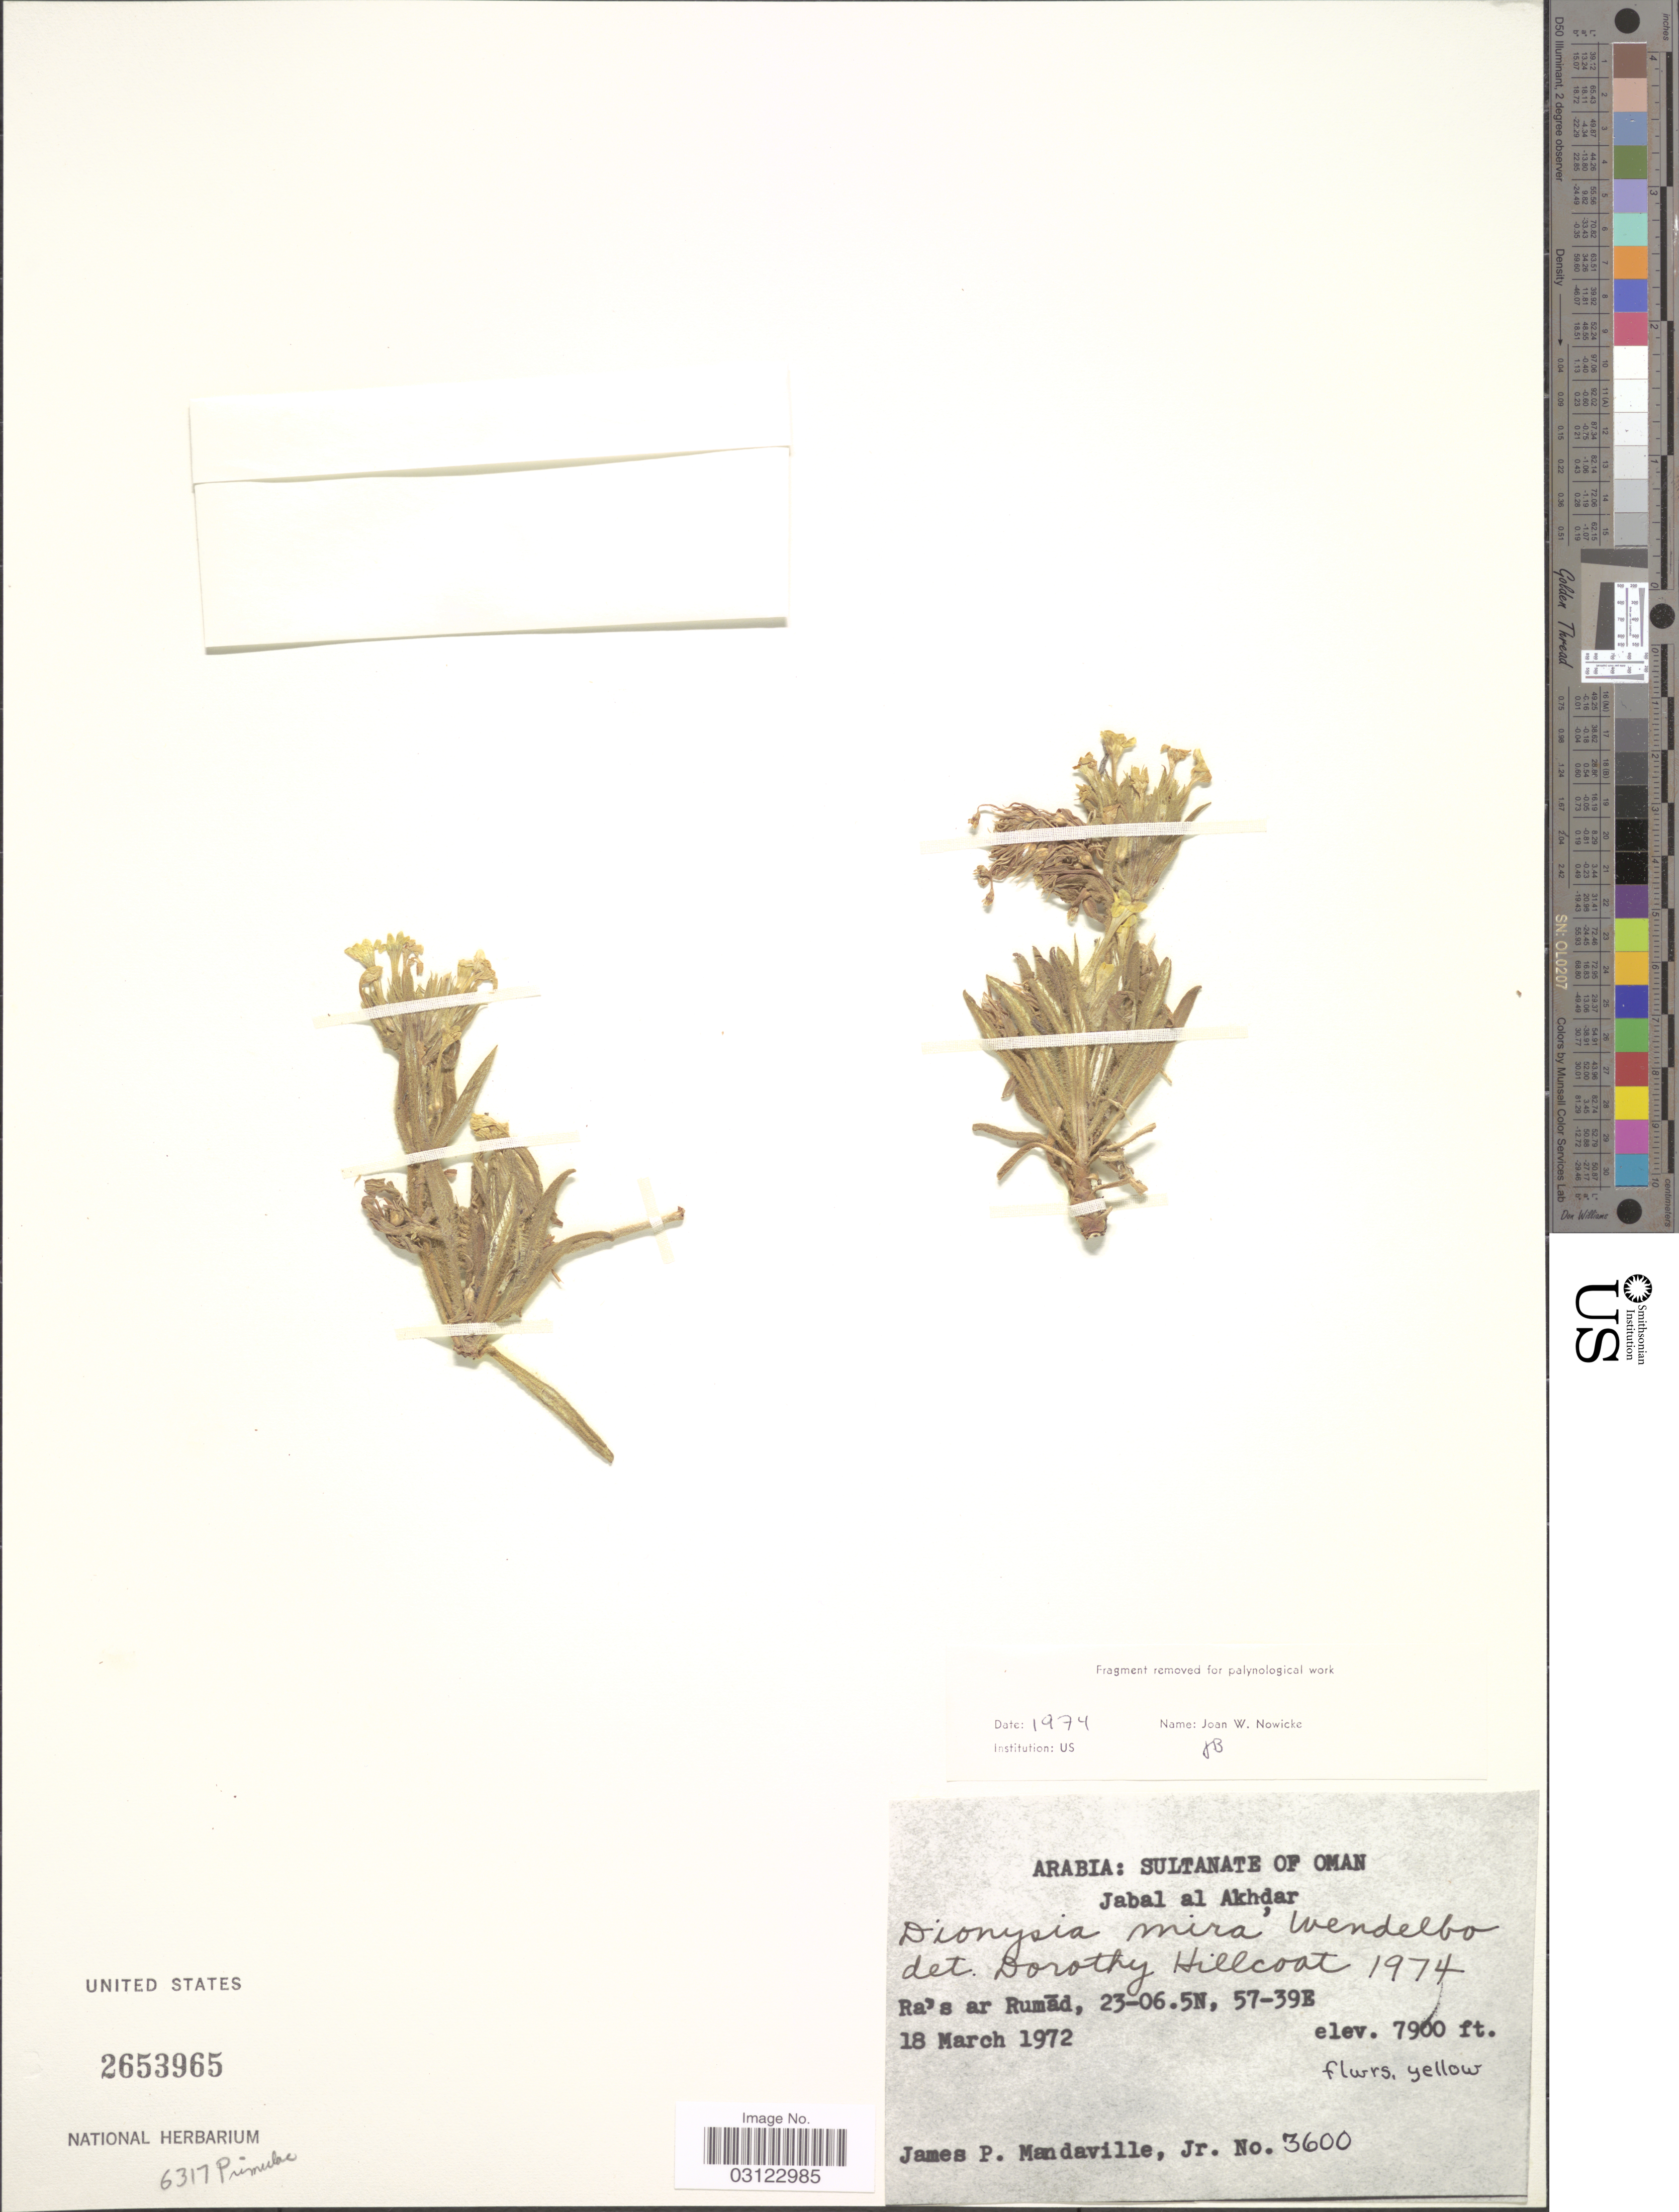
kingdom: Plantae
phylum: Tracheophyta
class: Magnoliopsida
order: Ericales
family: Primulaceae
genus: Dionysia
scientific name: Dionysia mira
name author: (Jaub. & Spach) Wendelbo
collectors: J. Mandaville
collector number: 3600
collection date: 1972-03-18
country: Oman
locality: Arabia: Sultanate of Oman. Jabal al Akhdar. Ra's ar Rumād.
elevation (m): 2408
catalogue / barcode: US 2653965